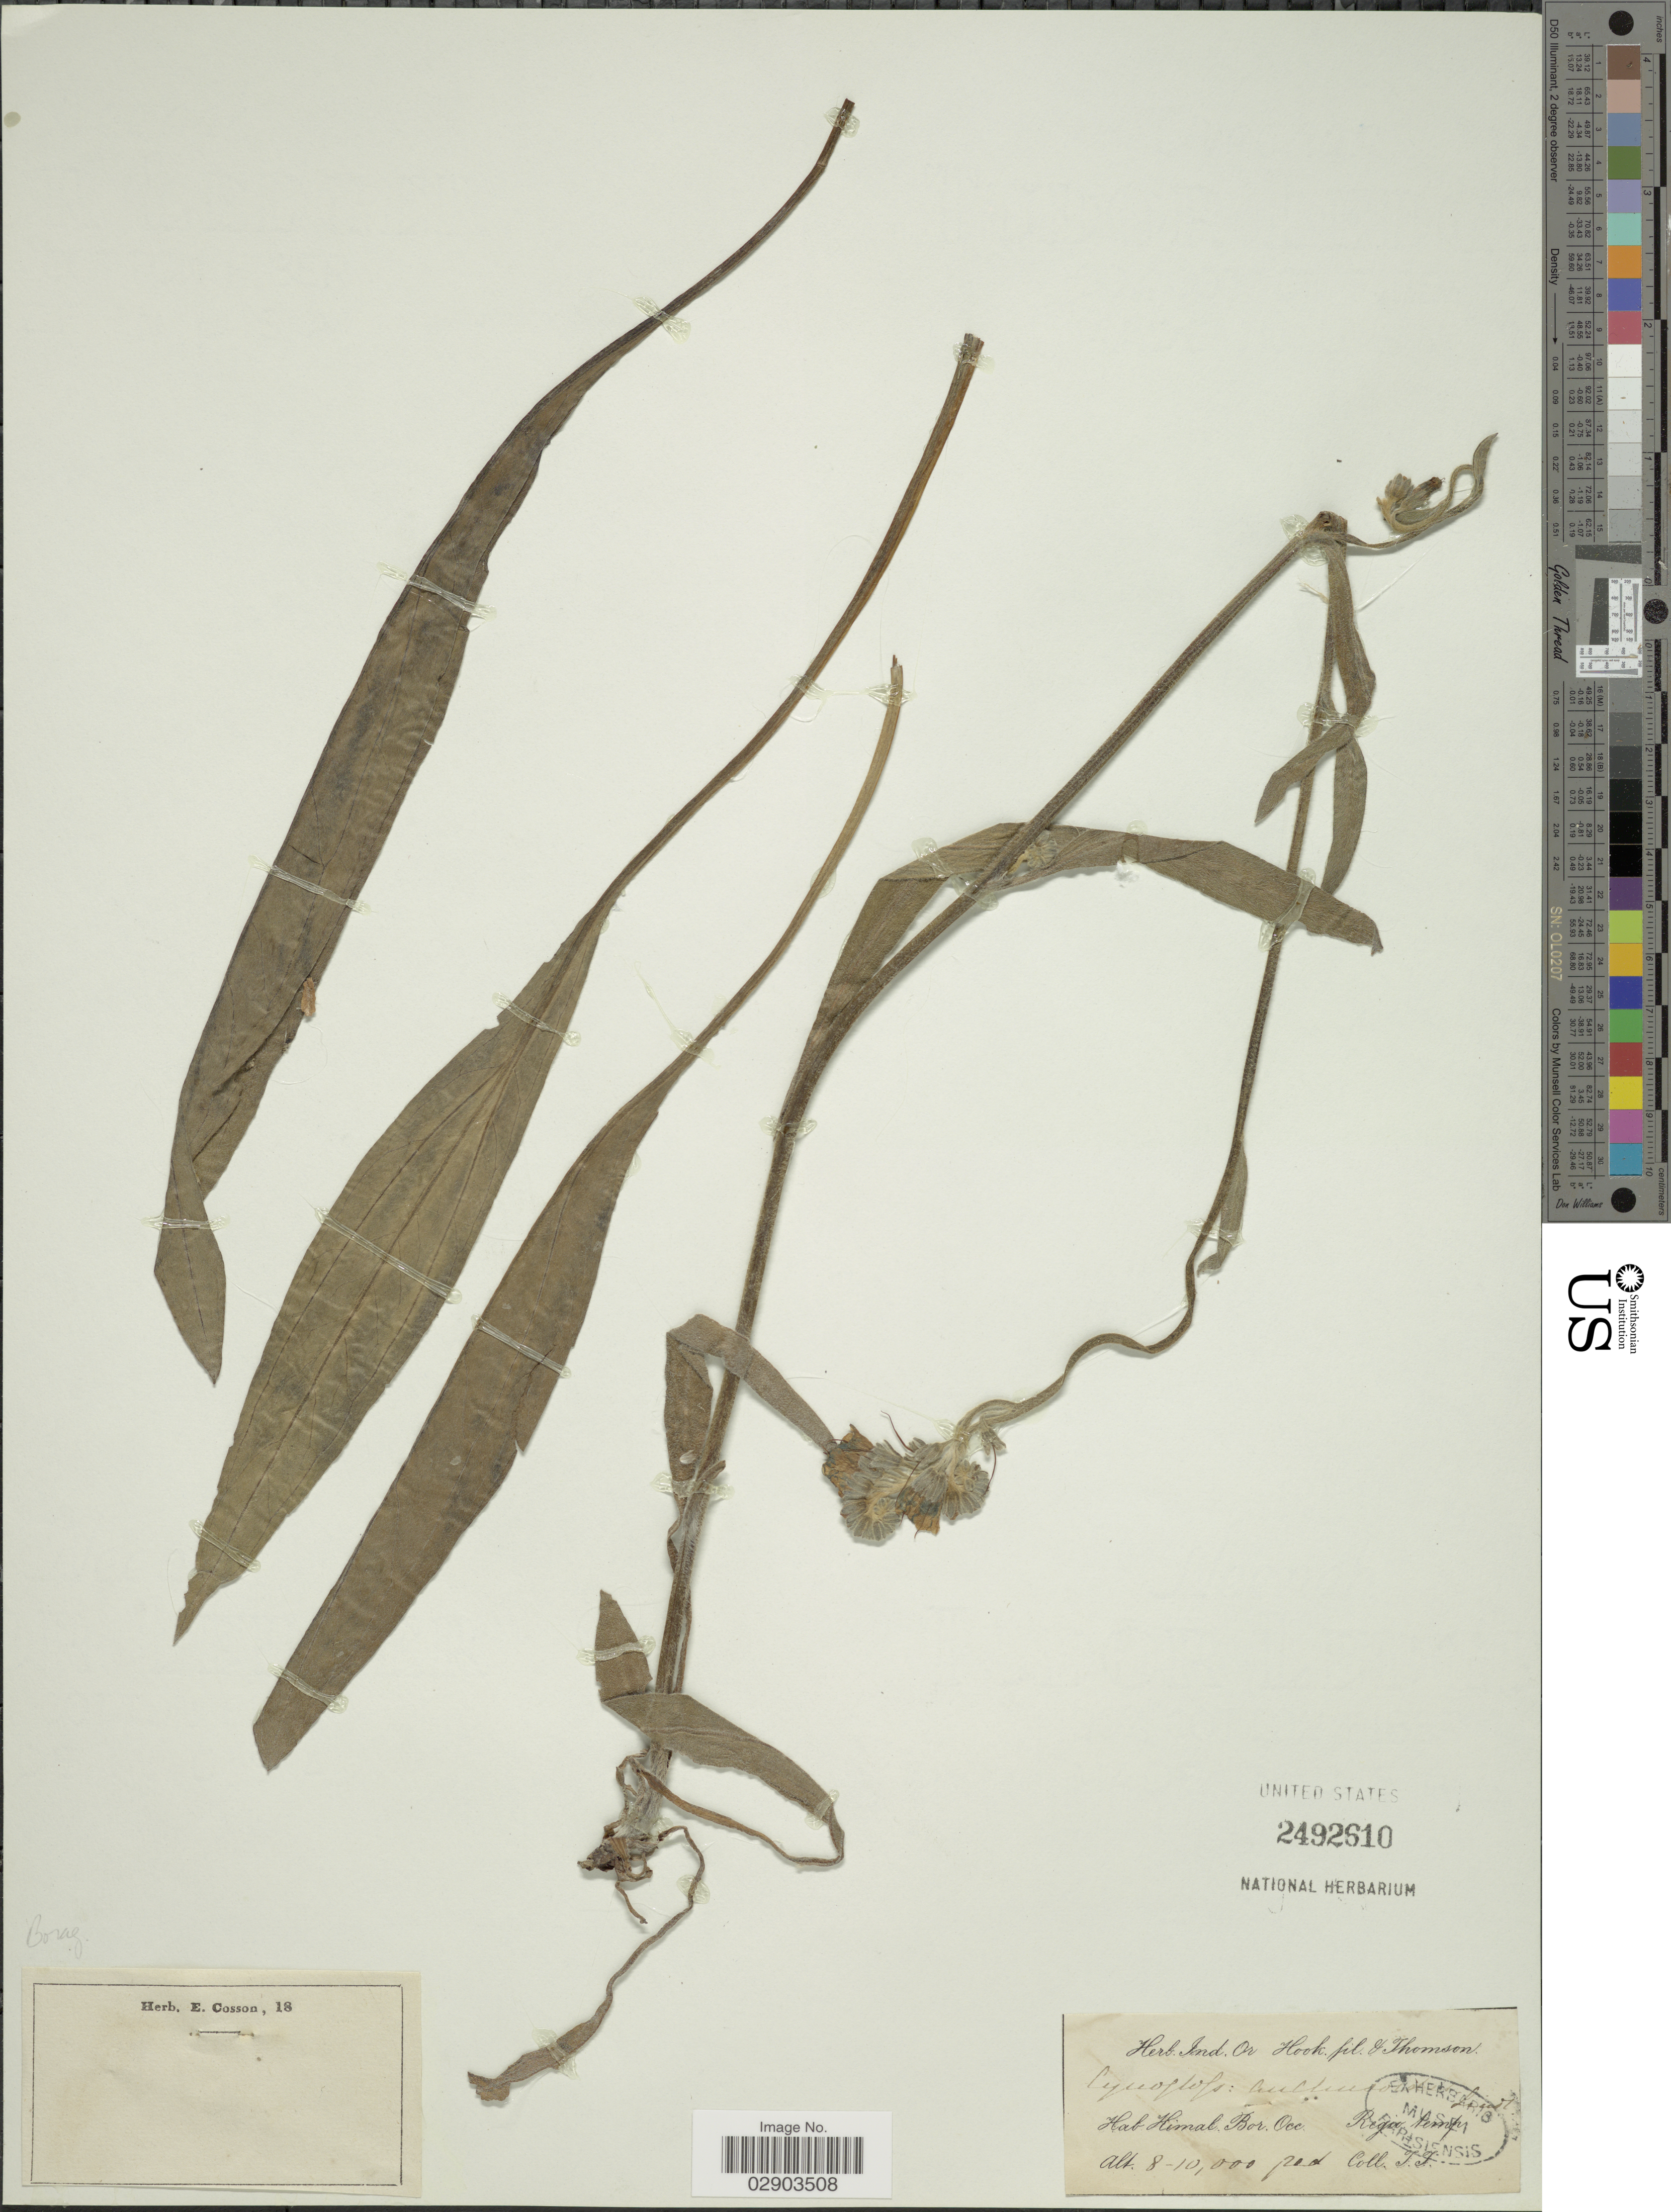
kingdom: Plantae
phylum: Tracheophyta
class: Magnoliopsida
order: Boraginales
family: Boraginaceae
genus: Cynoglossum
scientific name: Cynoglossum anchusoides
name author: Lindl.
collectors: T. Thomson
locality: Himal. Bor. Occ. Regio temp.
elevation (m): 2438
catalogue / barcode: US 2492610